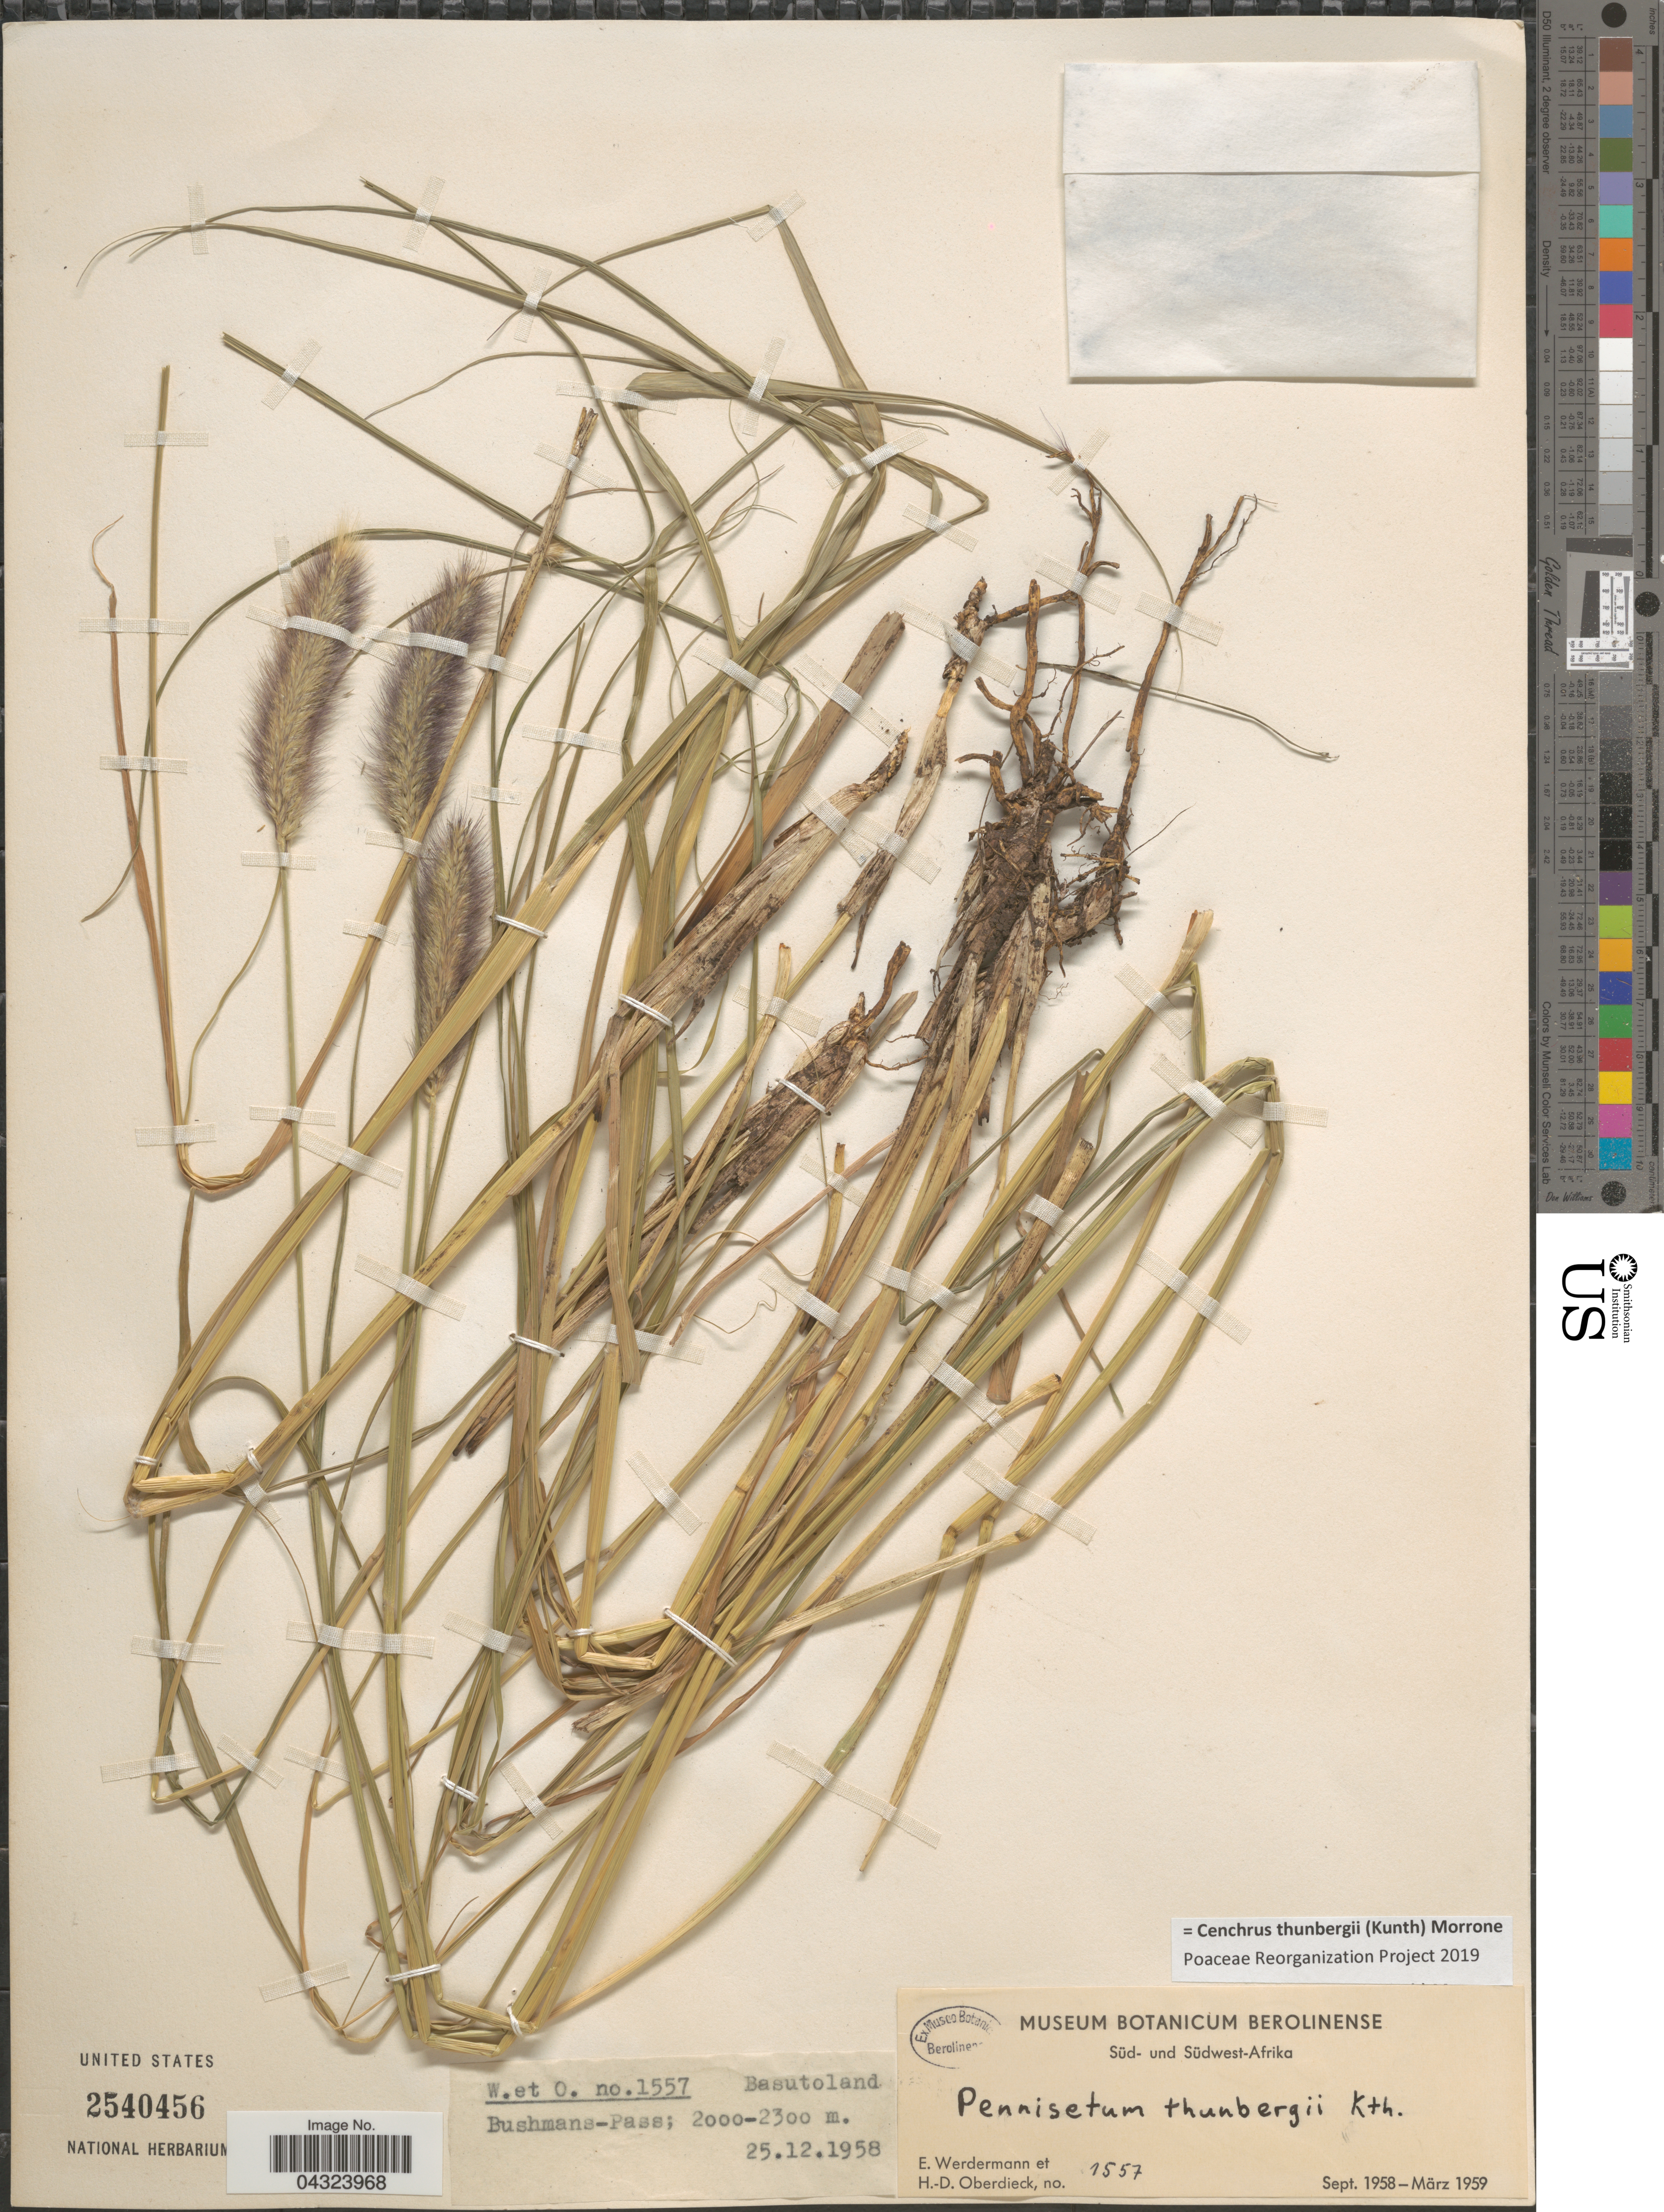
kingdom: Plantae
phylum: Tracheophyta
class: Liliopsida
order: Poales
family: Poaceae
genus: Cenchrus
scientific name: Cenchrus thunbergii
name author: (Kunth) Morrone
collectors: E. Werdermann & H. Oberdieck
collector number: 1557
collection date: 1958-12-25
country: Lesotho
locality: Basutoland. Bushmans-Pass. Süd- und Südwest-Afrika.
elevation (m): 2000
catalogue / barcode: US 2540456